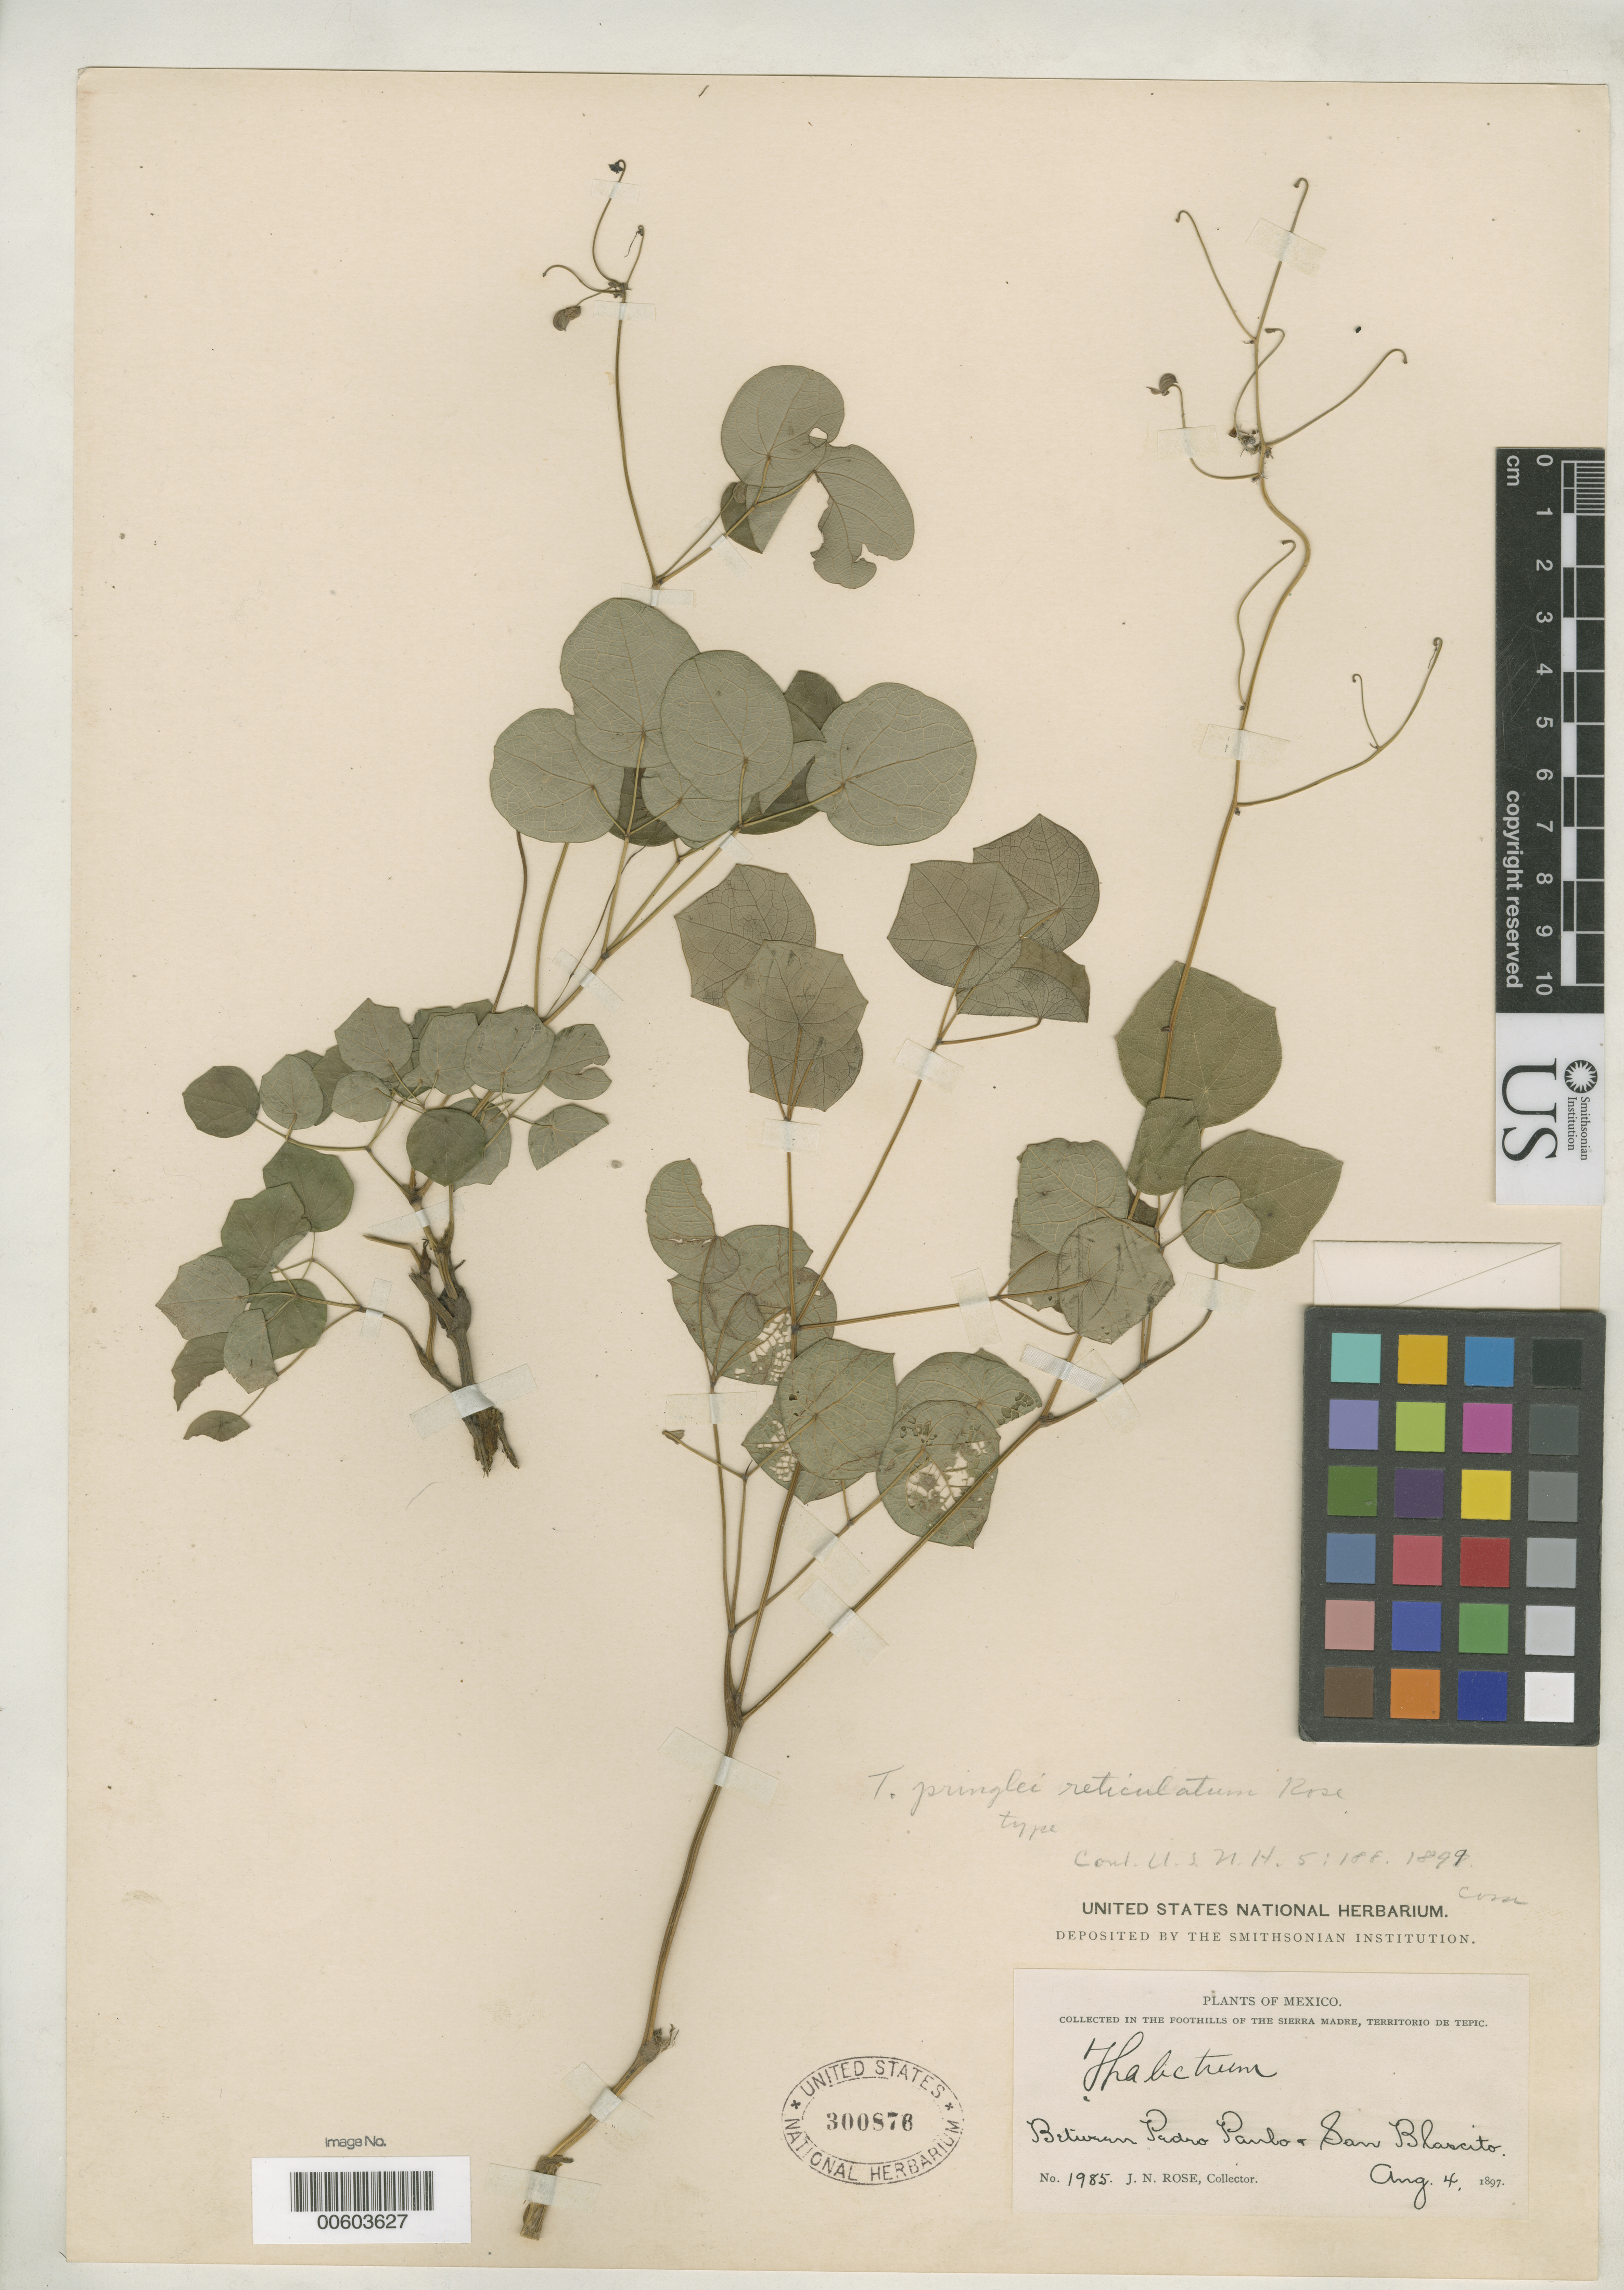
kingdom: Plantae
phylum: Tracheophyta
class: Magnoliopsida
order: Ranunculales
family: Ranunculaceae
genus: Thalictrum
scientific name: Thalictrum pringlei var. reticulatum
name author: Rose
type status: Syntype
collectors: J. N. Rose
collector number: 1985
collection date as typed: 04 Aug 1897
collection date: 1897-08-04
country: Mexico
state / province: Nayarit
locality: Between Pedro Paulo & San Blascito, foothills of Sierra Madre.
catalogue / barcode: US 300876